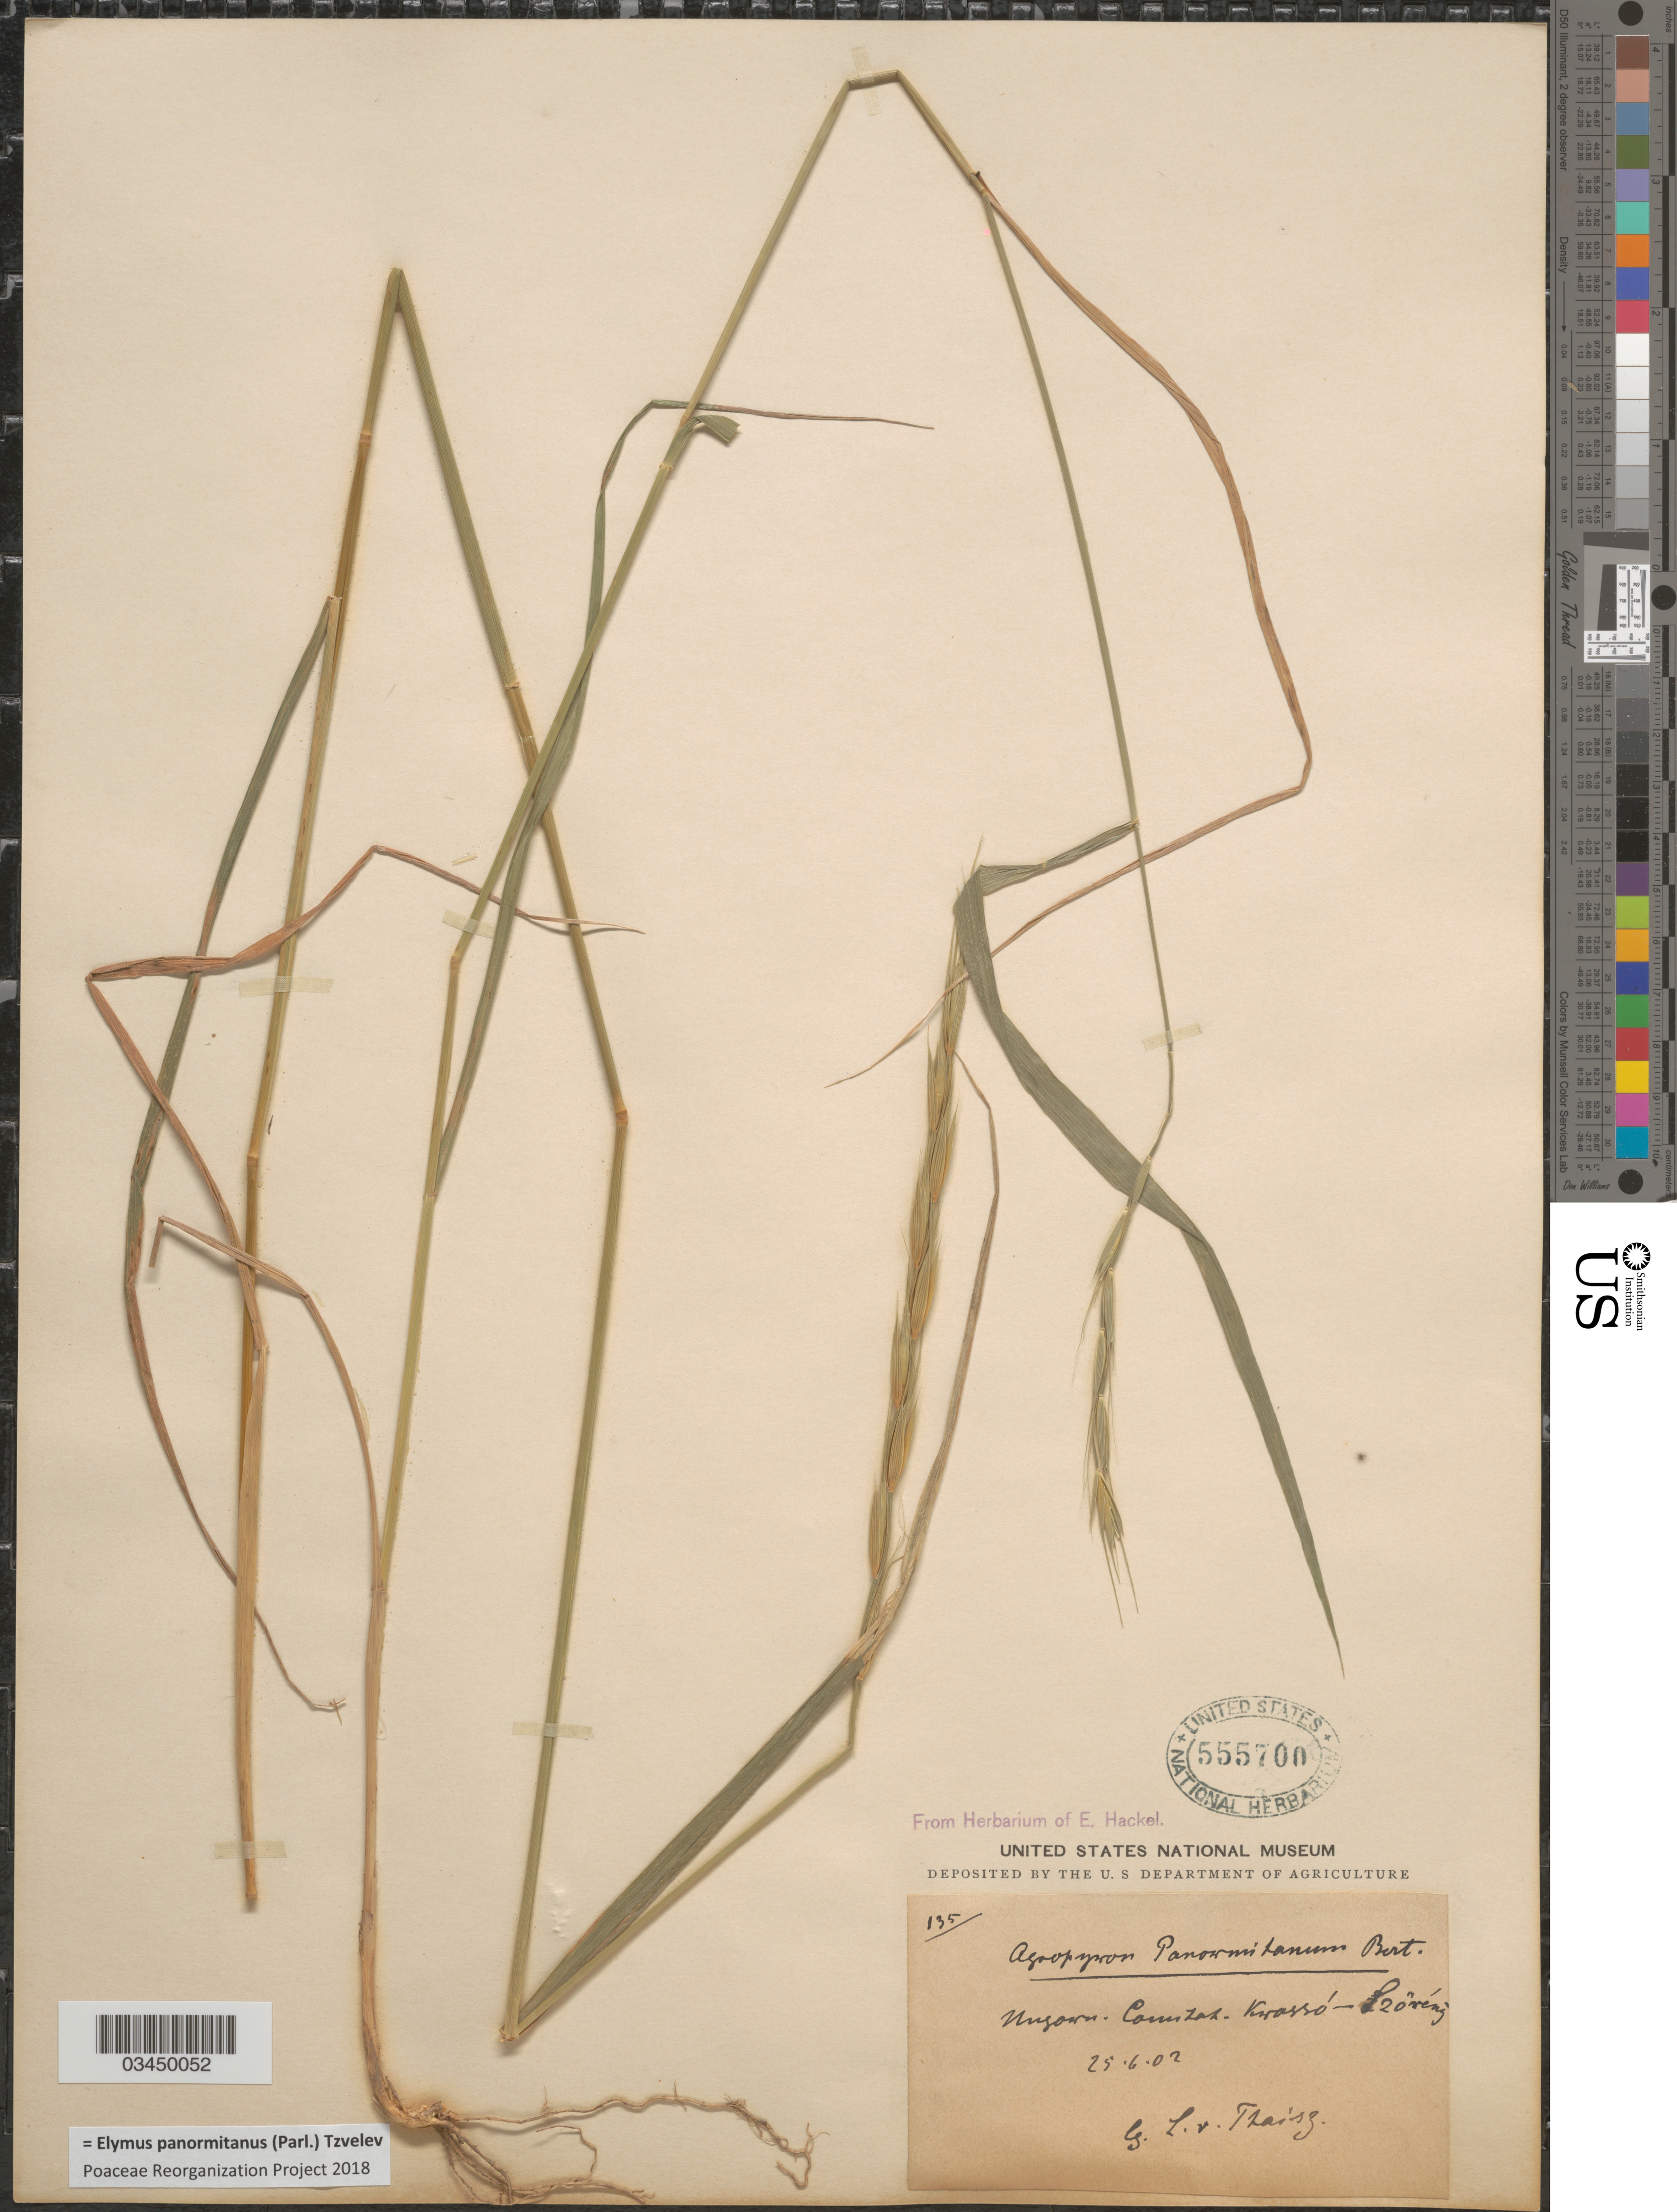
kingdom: Plantae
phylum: Tracheophyta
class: Liliopsida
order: Poales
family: Poaceae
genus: Elymus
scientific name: Elymus panormitanus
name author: (Parl.) Tzvelev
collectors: L. Thaisz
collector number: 135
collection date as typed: Transcribed d/m/y: 25/6/2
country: Hungary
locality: Ungarn. Comitat. Krassó-Szörény.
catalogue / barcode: US 555700